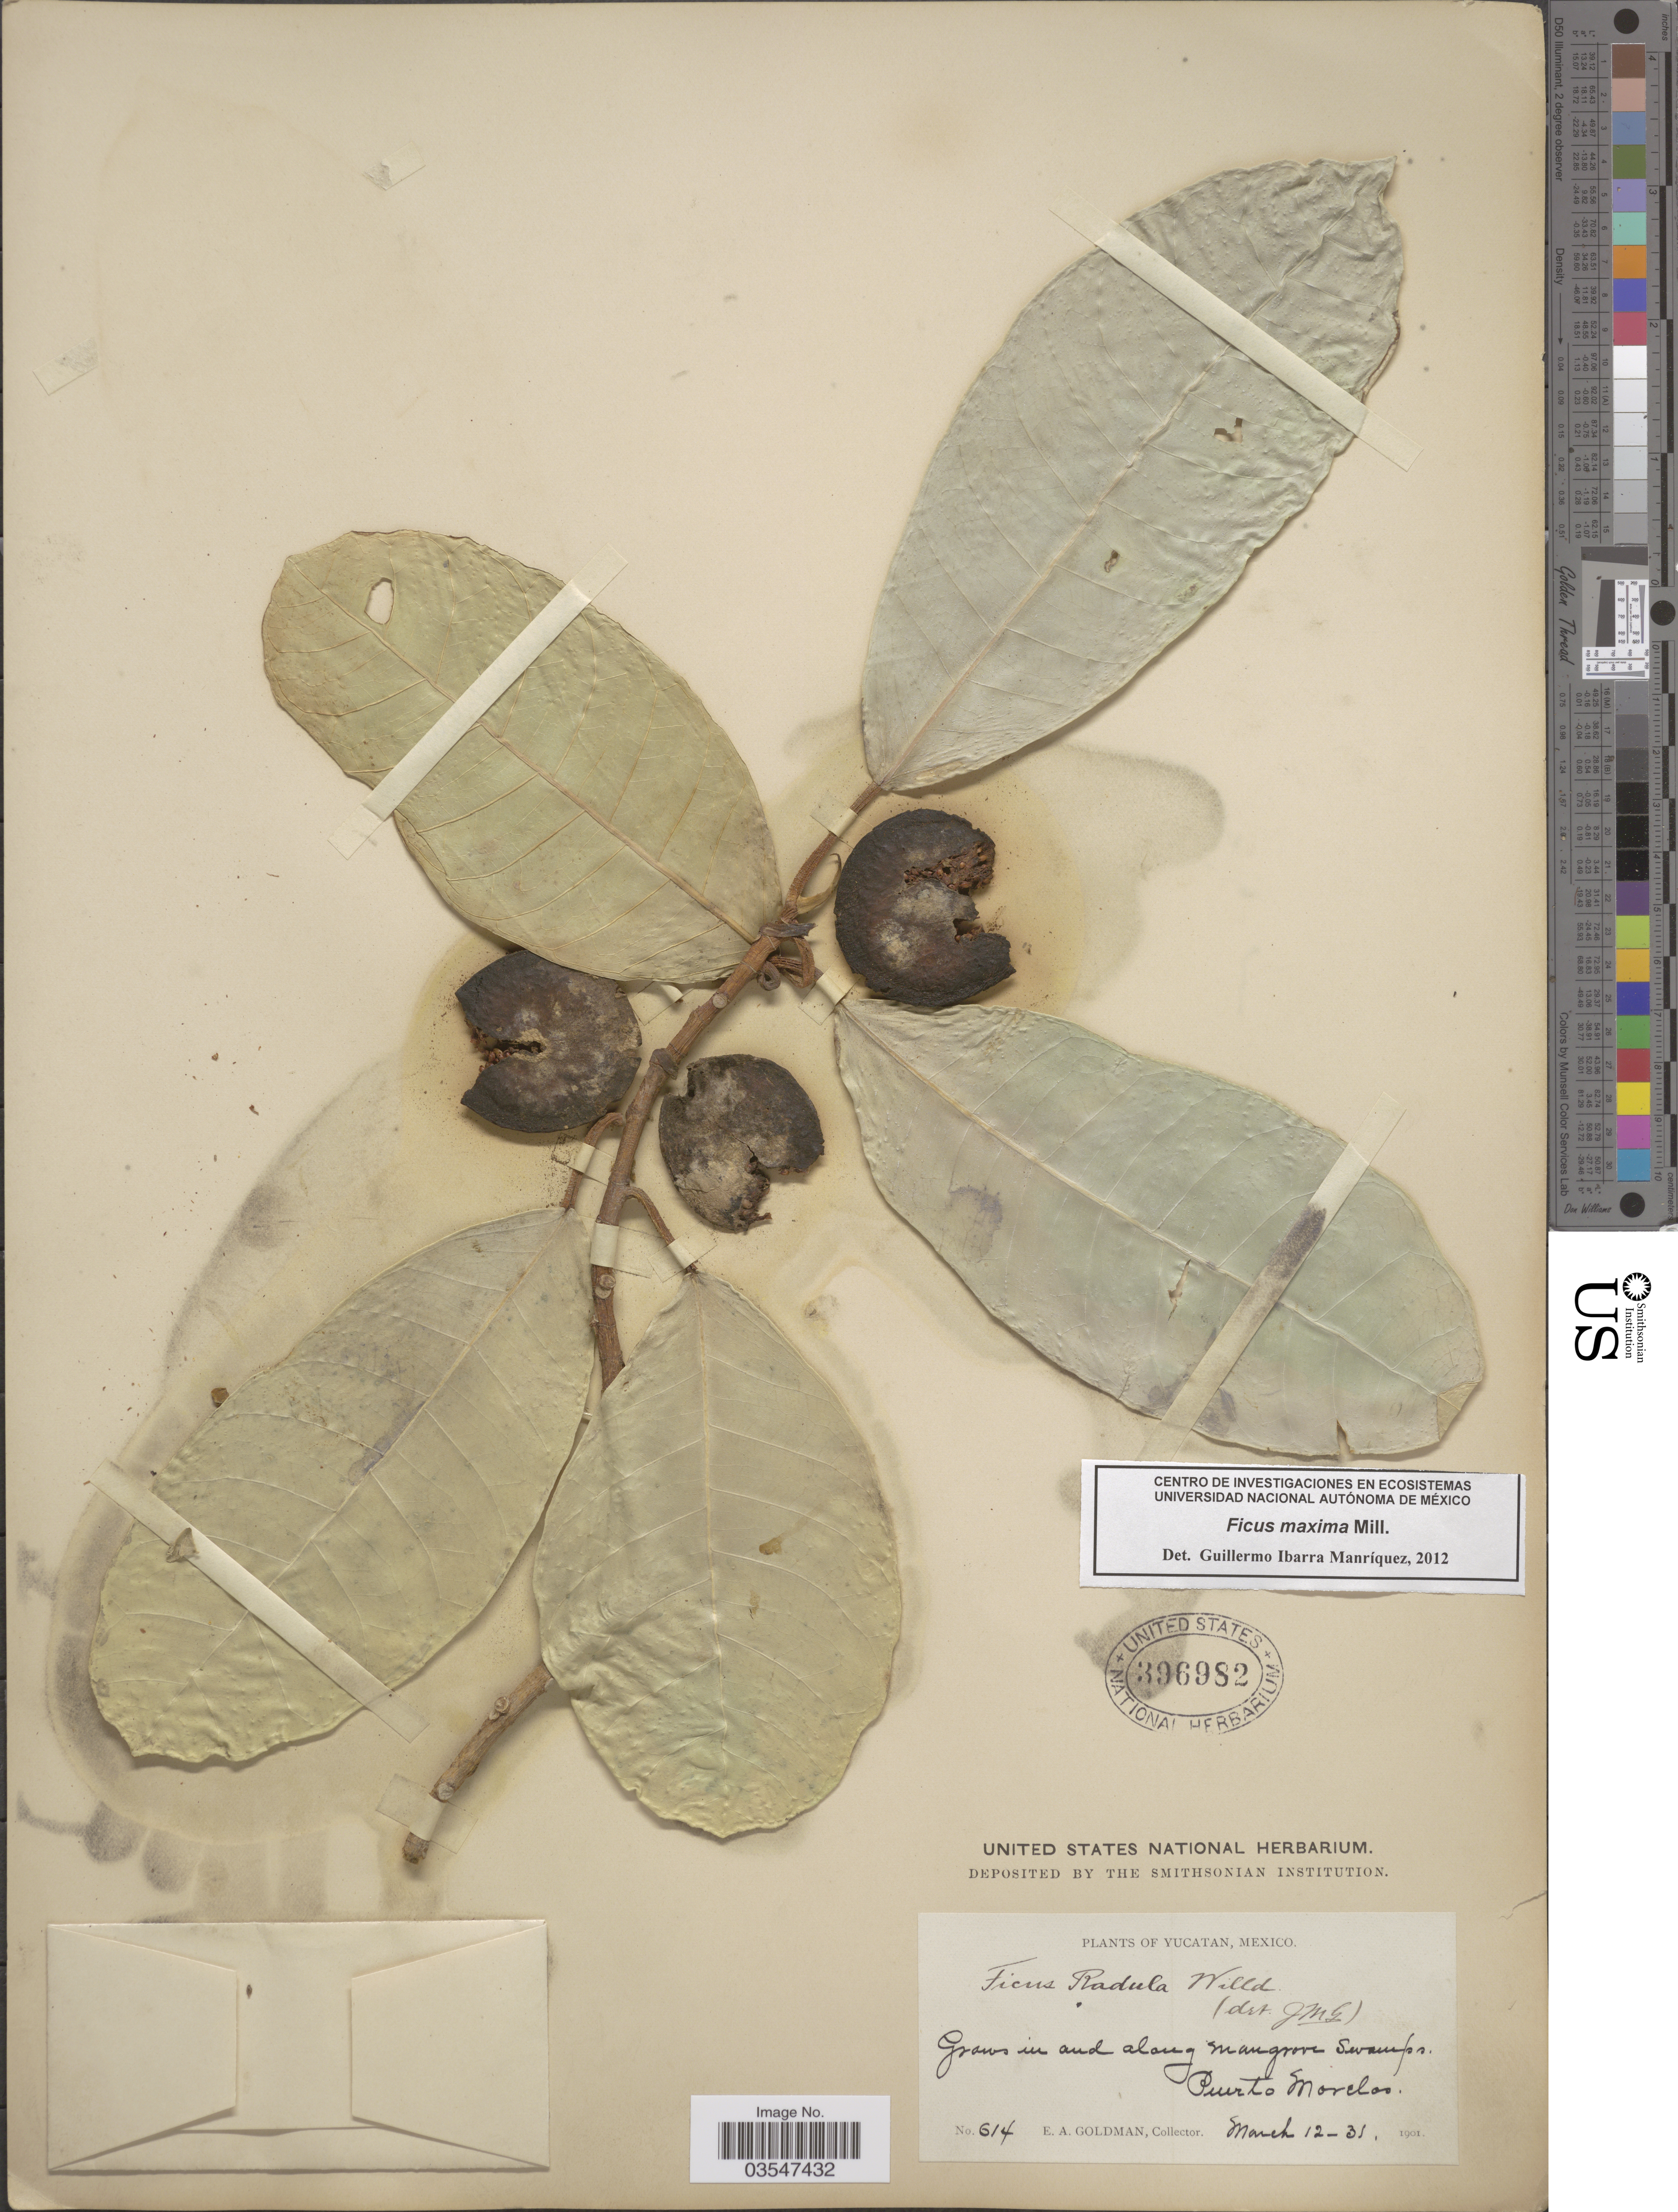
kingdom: Plantae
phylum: Tracheophyta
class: Magnoliopsida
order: Rosales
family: Moraceae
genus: Ficus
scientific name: Ficus maxima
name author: Mill.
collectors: E. A. Goldman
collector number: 614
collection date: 1901-03-12/1901-03-31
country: Mexico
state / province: Yucatán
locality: Grows in and along mangrove swamps, Puerto Morelos.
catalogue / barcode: US 396982